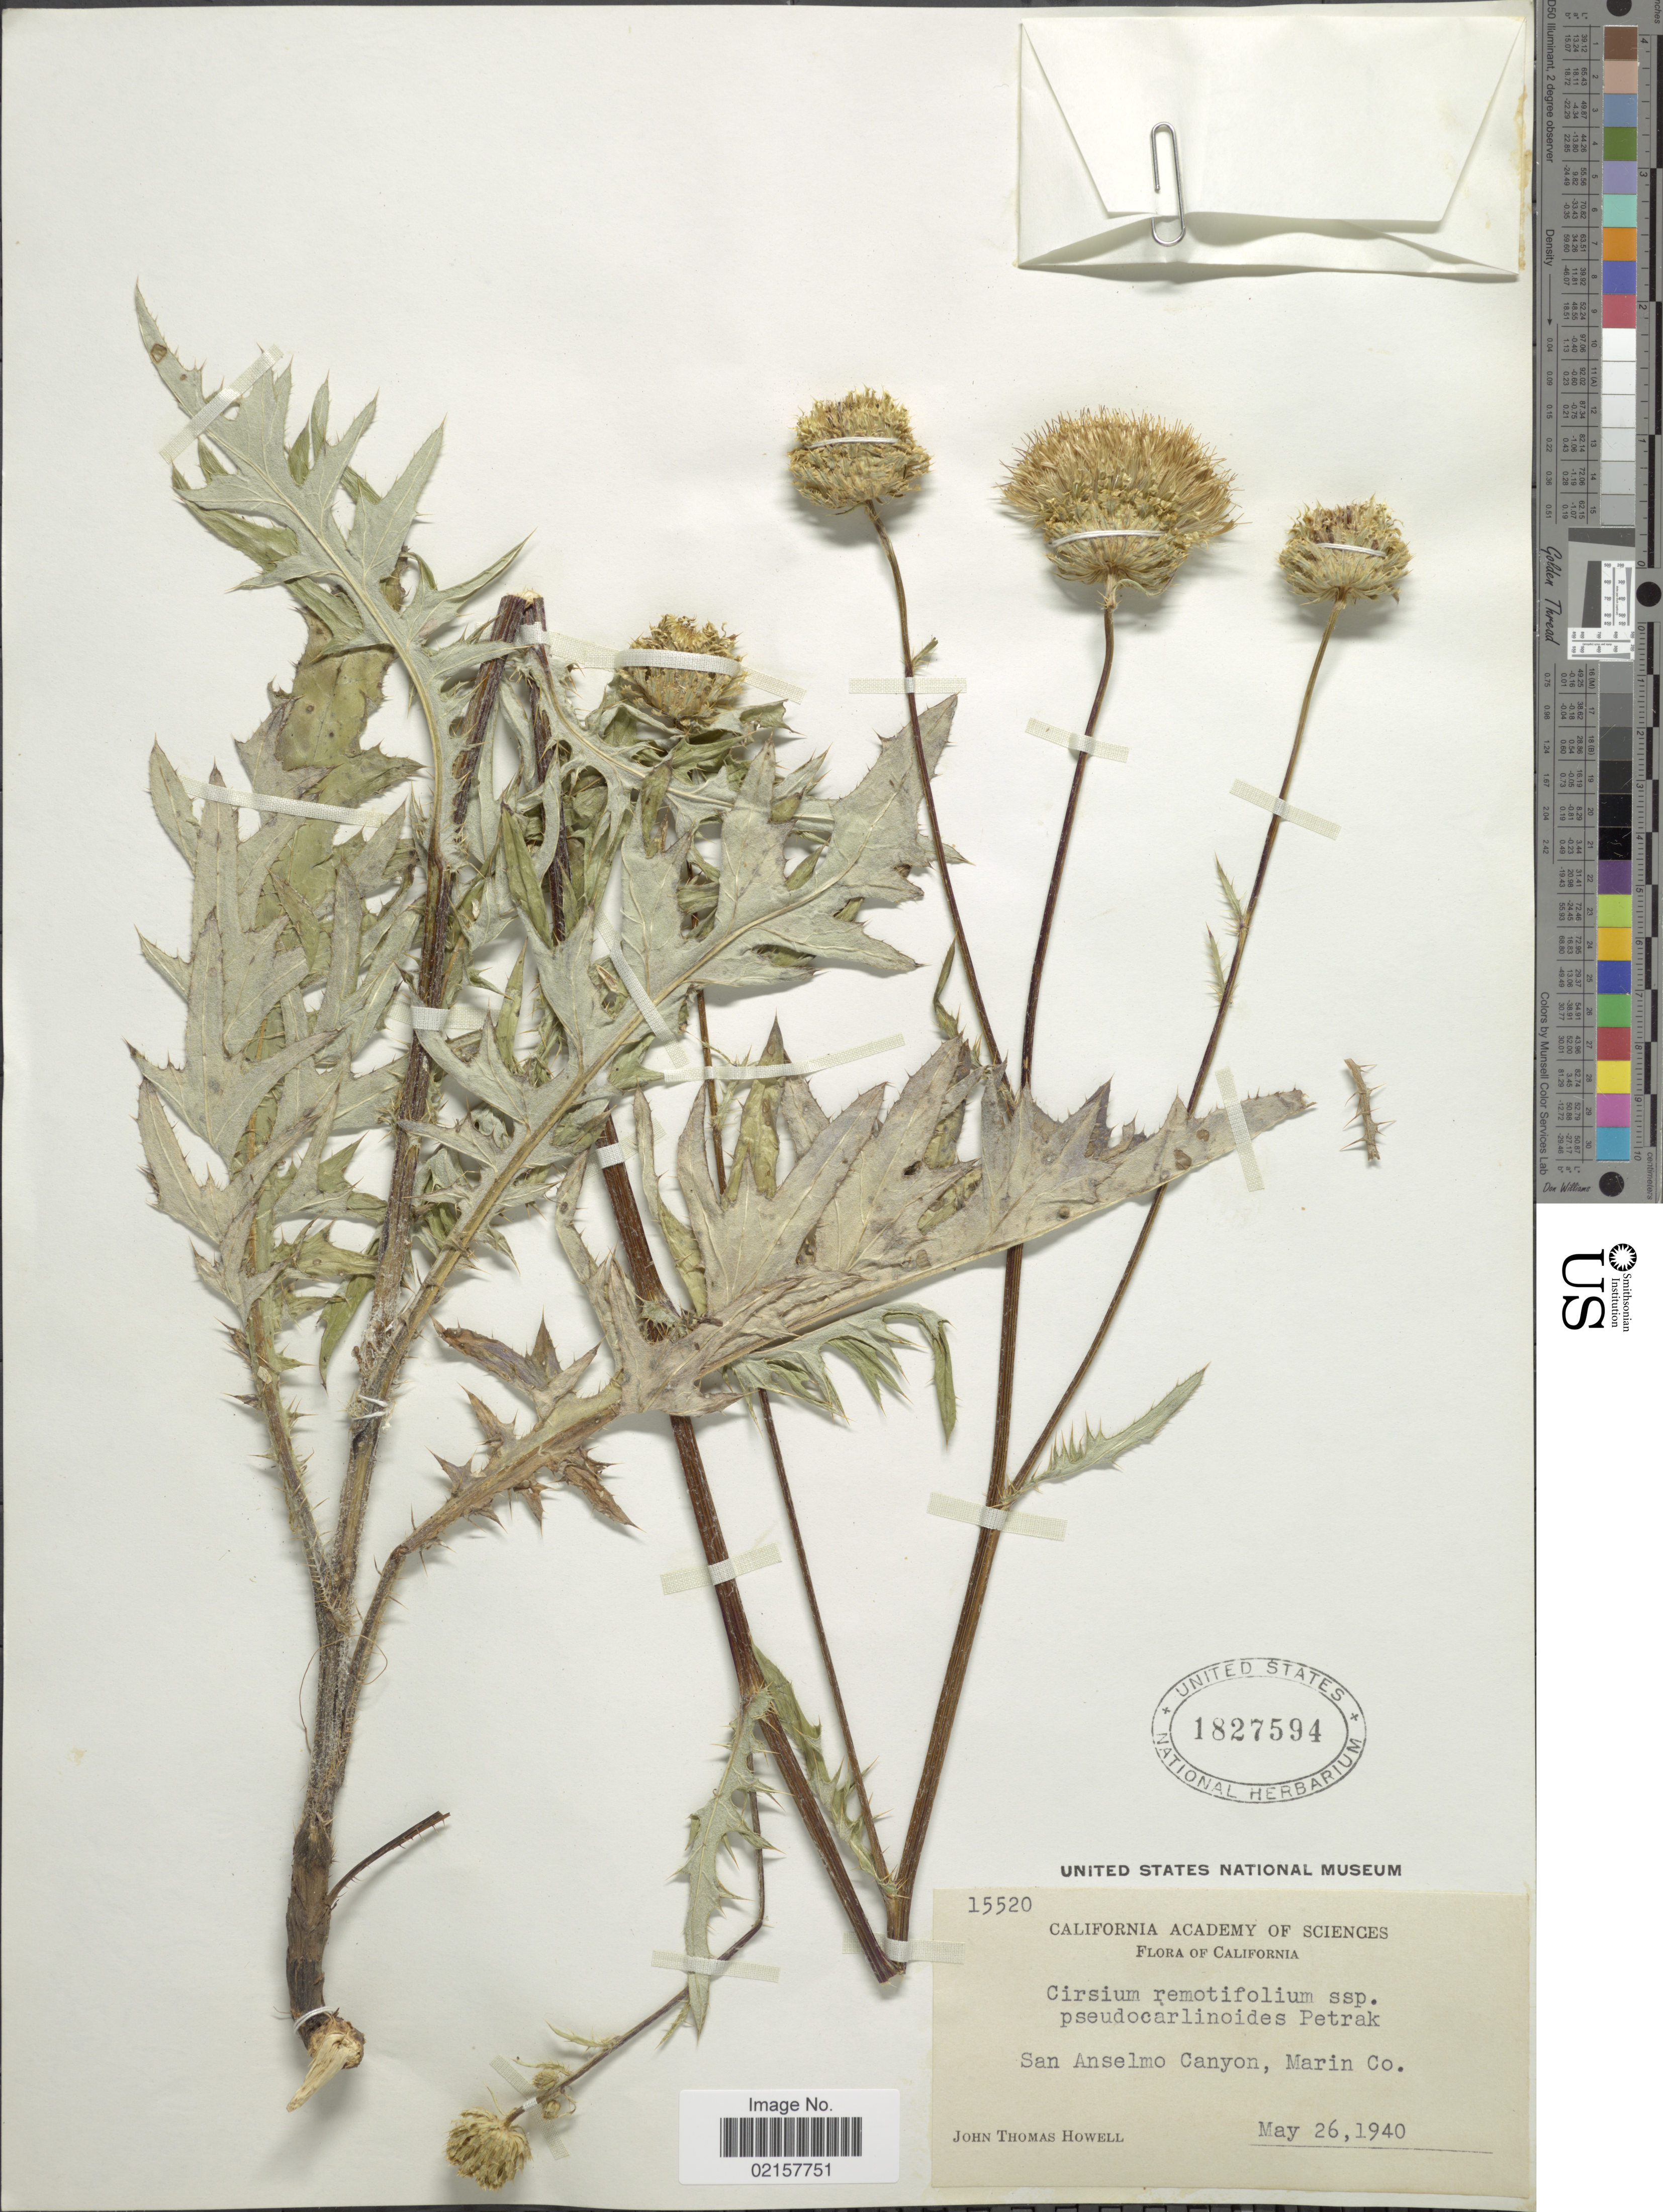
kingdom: Plantae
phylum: Tracheophyta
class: Magnoliopsida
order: Asterales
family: Asteraceae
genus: Cirsium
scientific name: Cirsium remotifolium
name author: (Hook.) DC.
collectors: J. T. Howell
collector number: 15520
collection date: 1940-05-26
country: United States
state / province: California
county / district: Marin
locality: San Anselmo Canyon, Marin Co.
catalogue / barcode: US 1827594